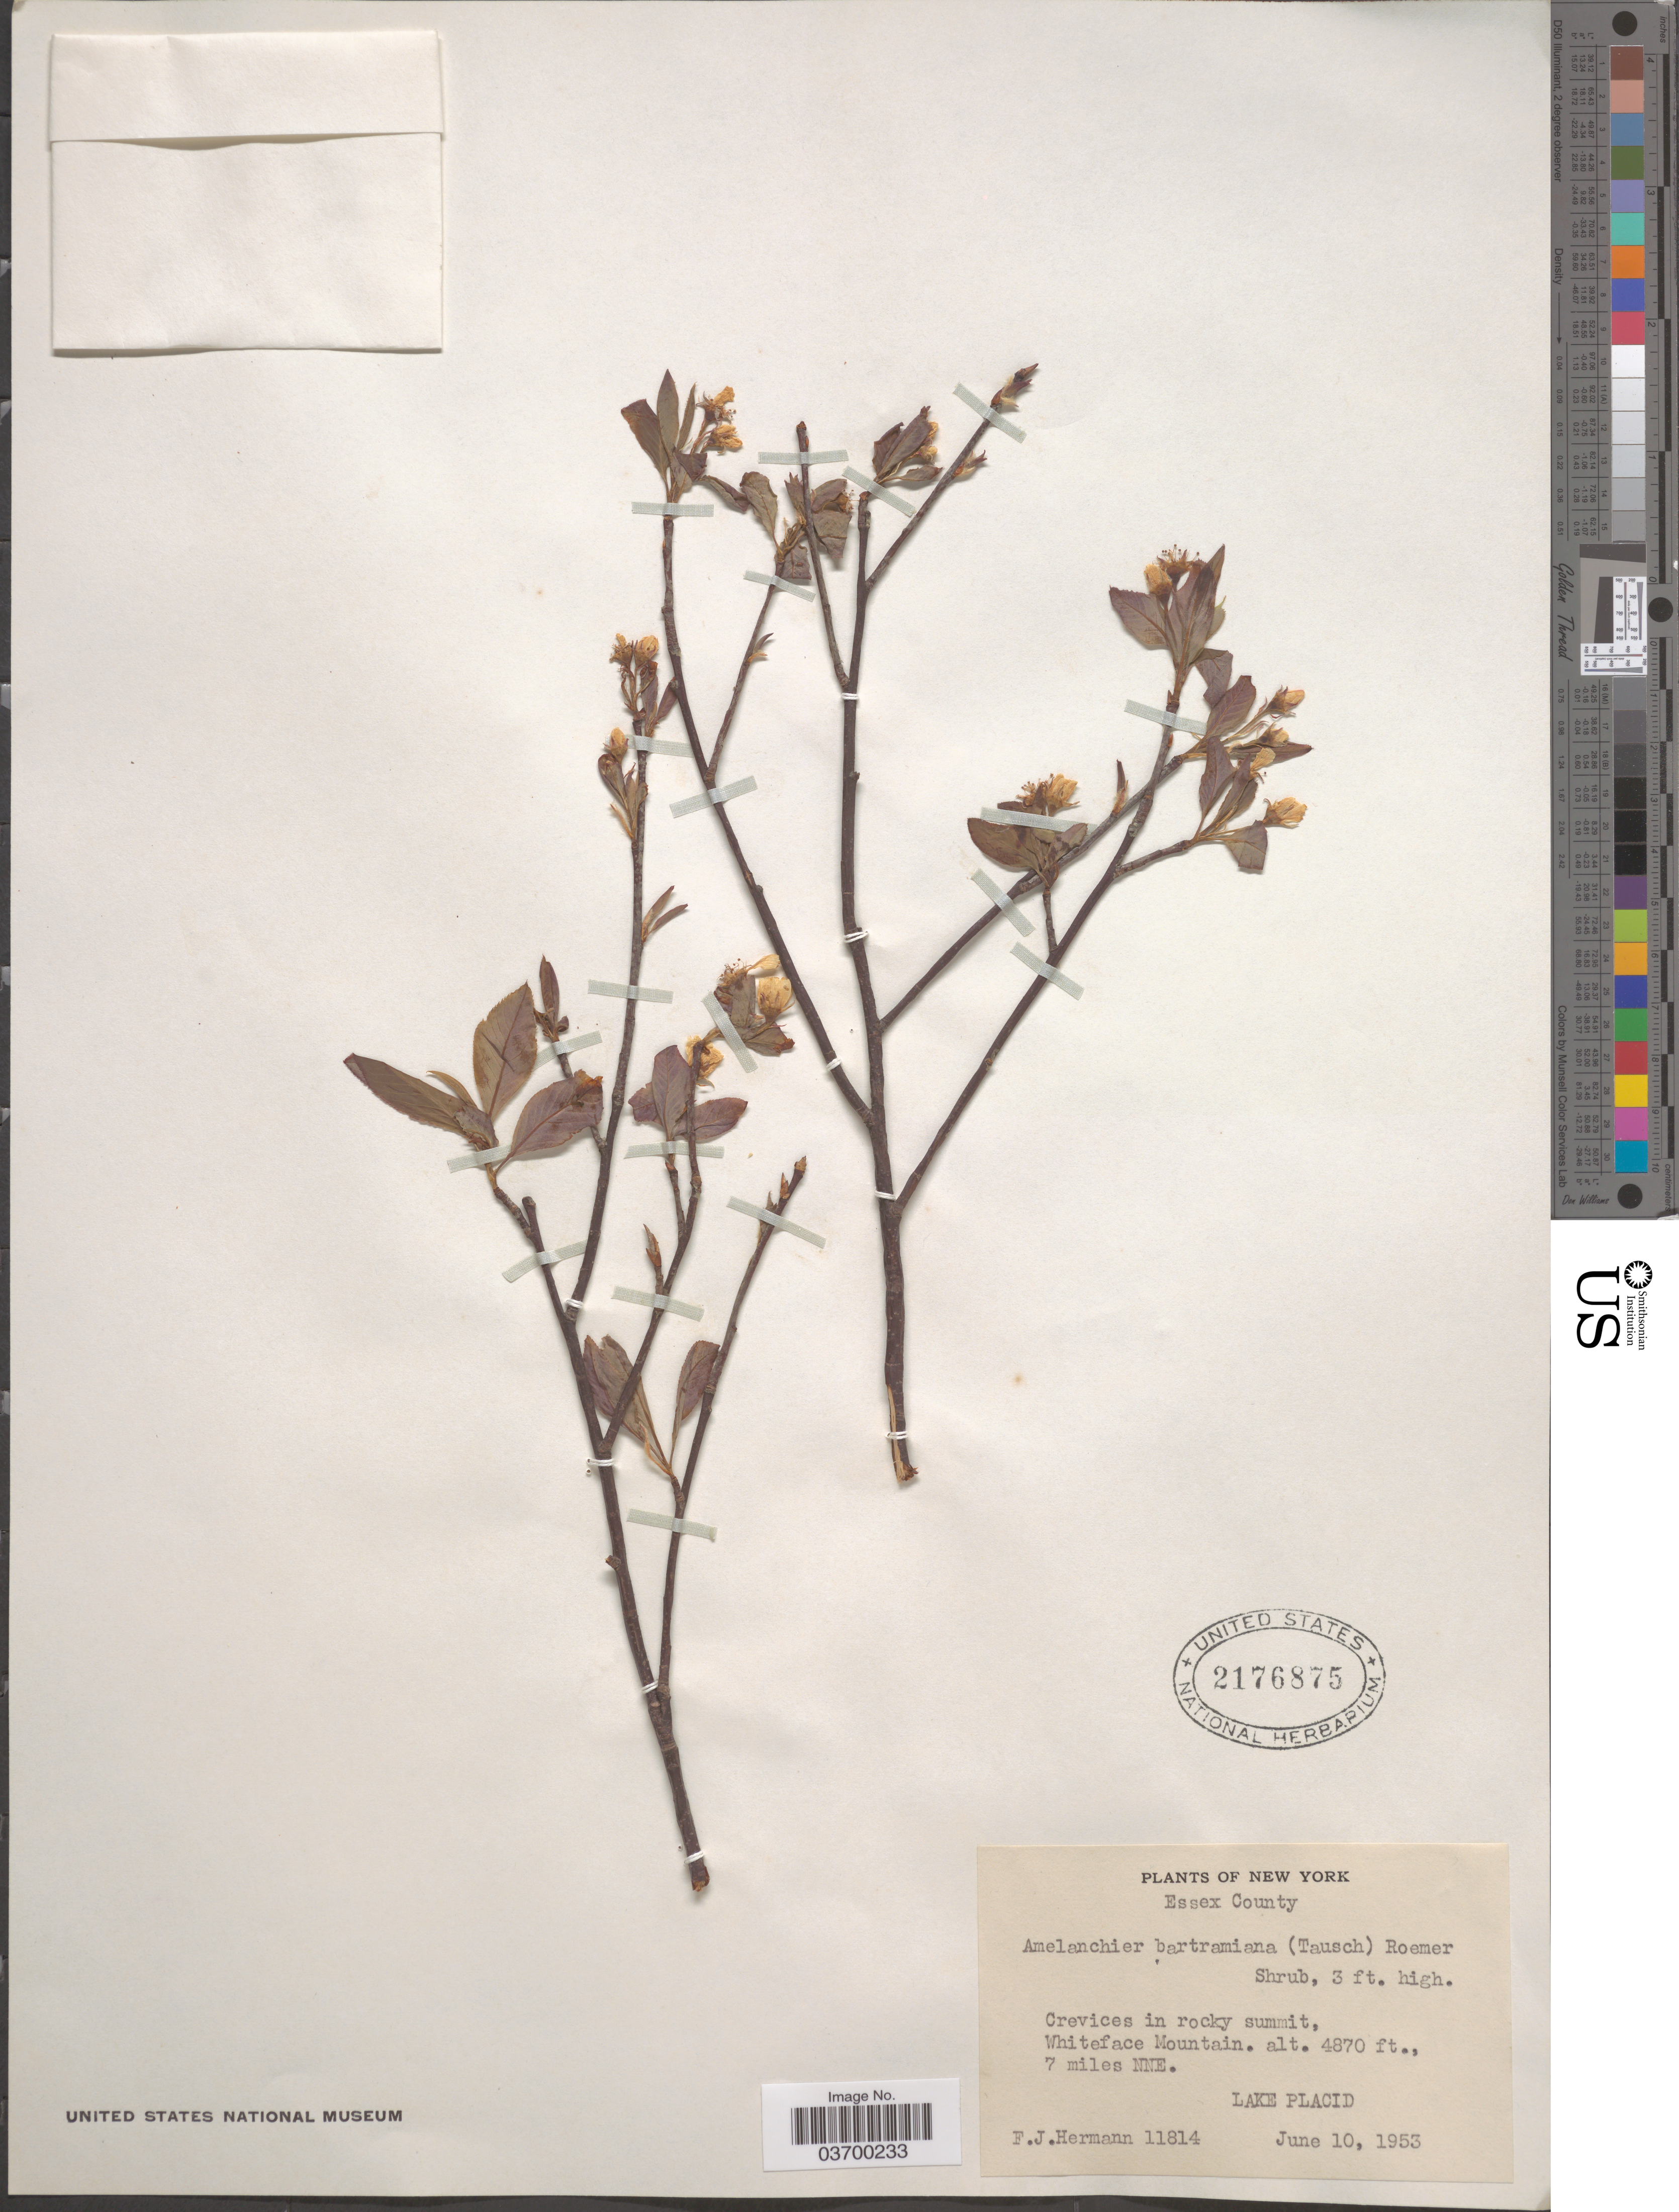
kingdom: Plantae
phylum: Tracheophyta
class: Magnoliopsida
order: Rosales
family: Rosaceae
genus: Amelanchier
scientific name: Amelanchier bartramiana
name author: (Tausch) M. Roem.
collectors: F. J. Hermann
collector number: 11814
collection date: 1953-06-10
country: United States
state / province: New York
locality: Essex County. Whitface Mountain. 7 miles NNE. Lake Placed.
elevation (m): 1484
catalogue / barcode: US 2176875